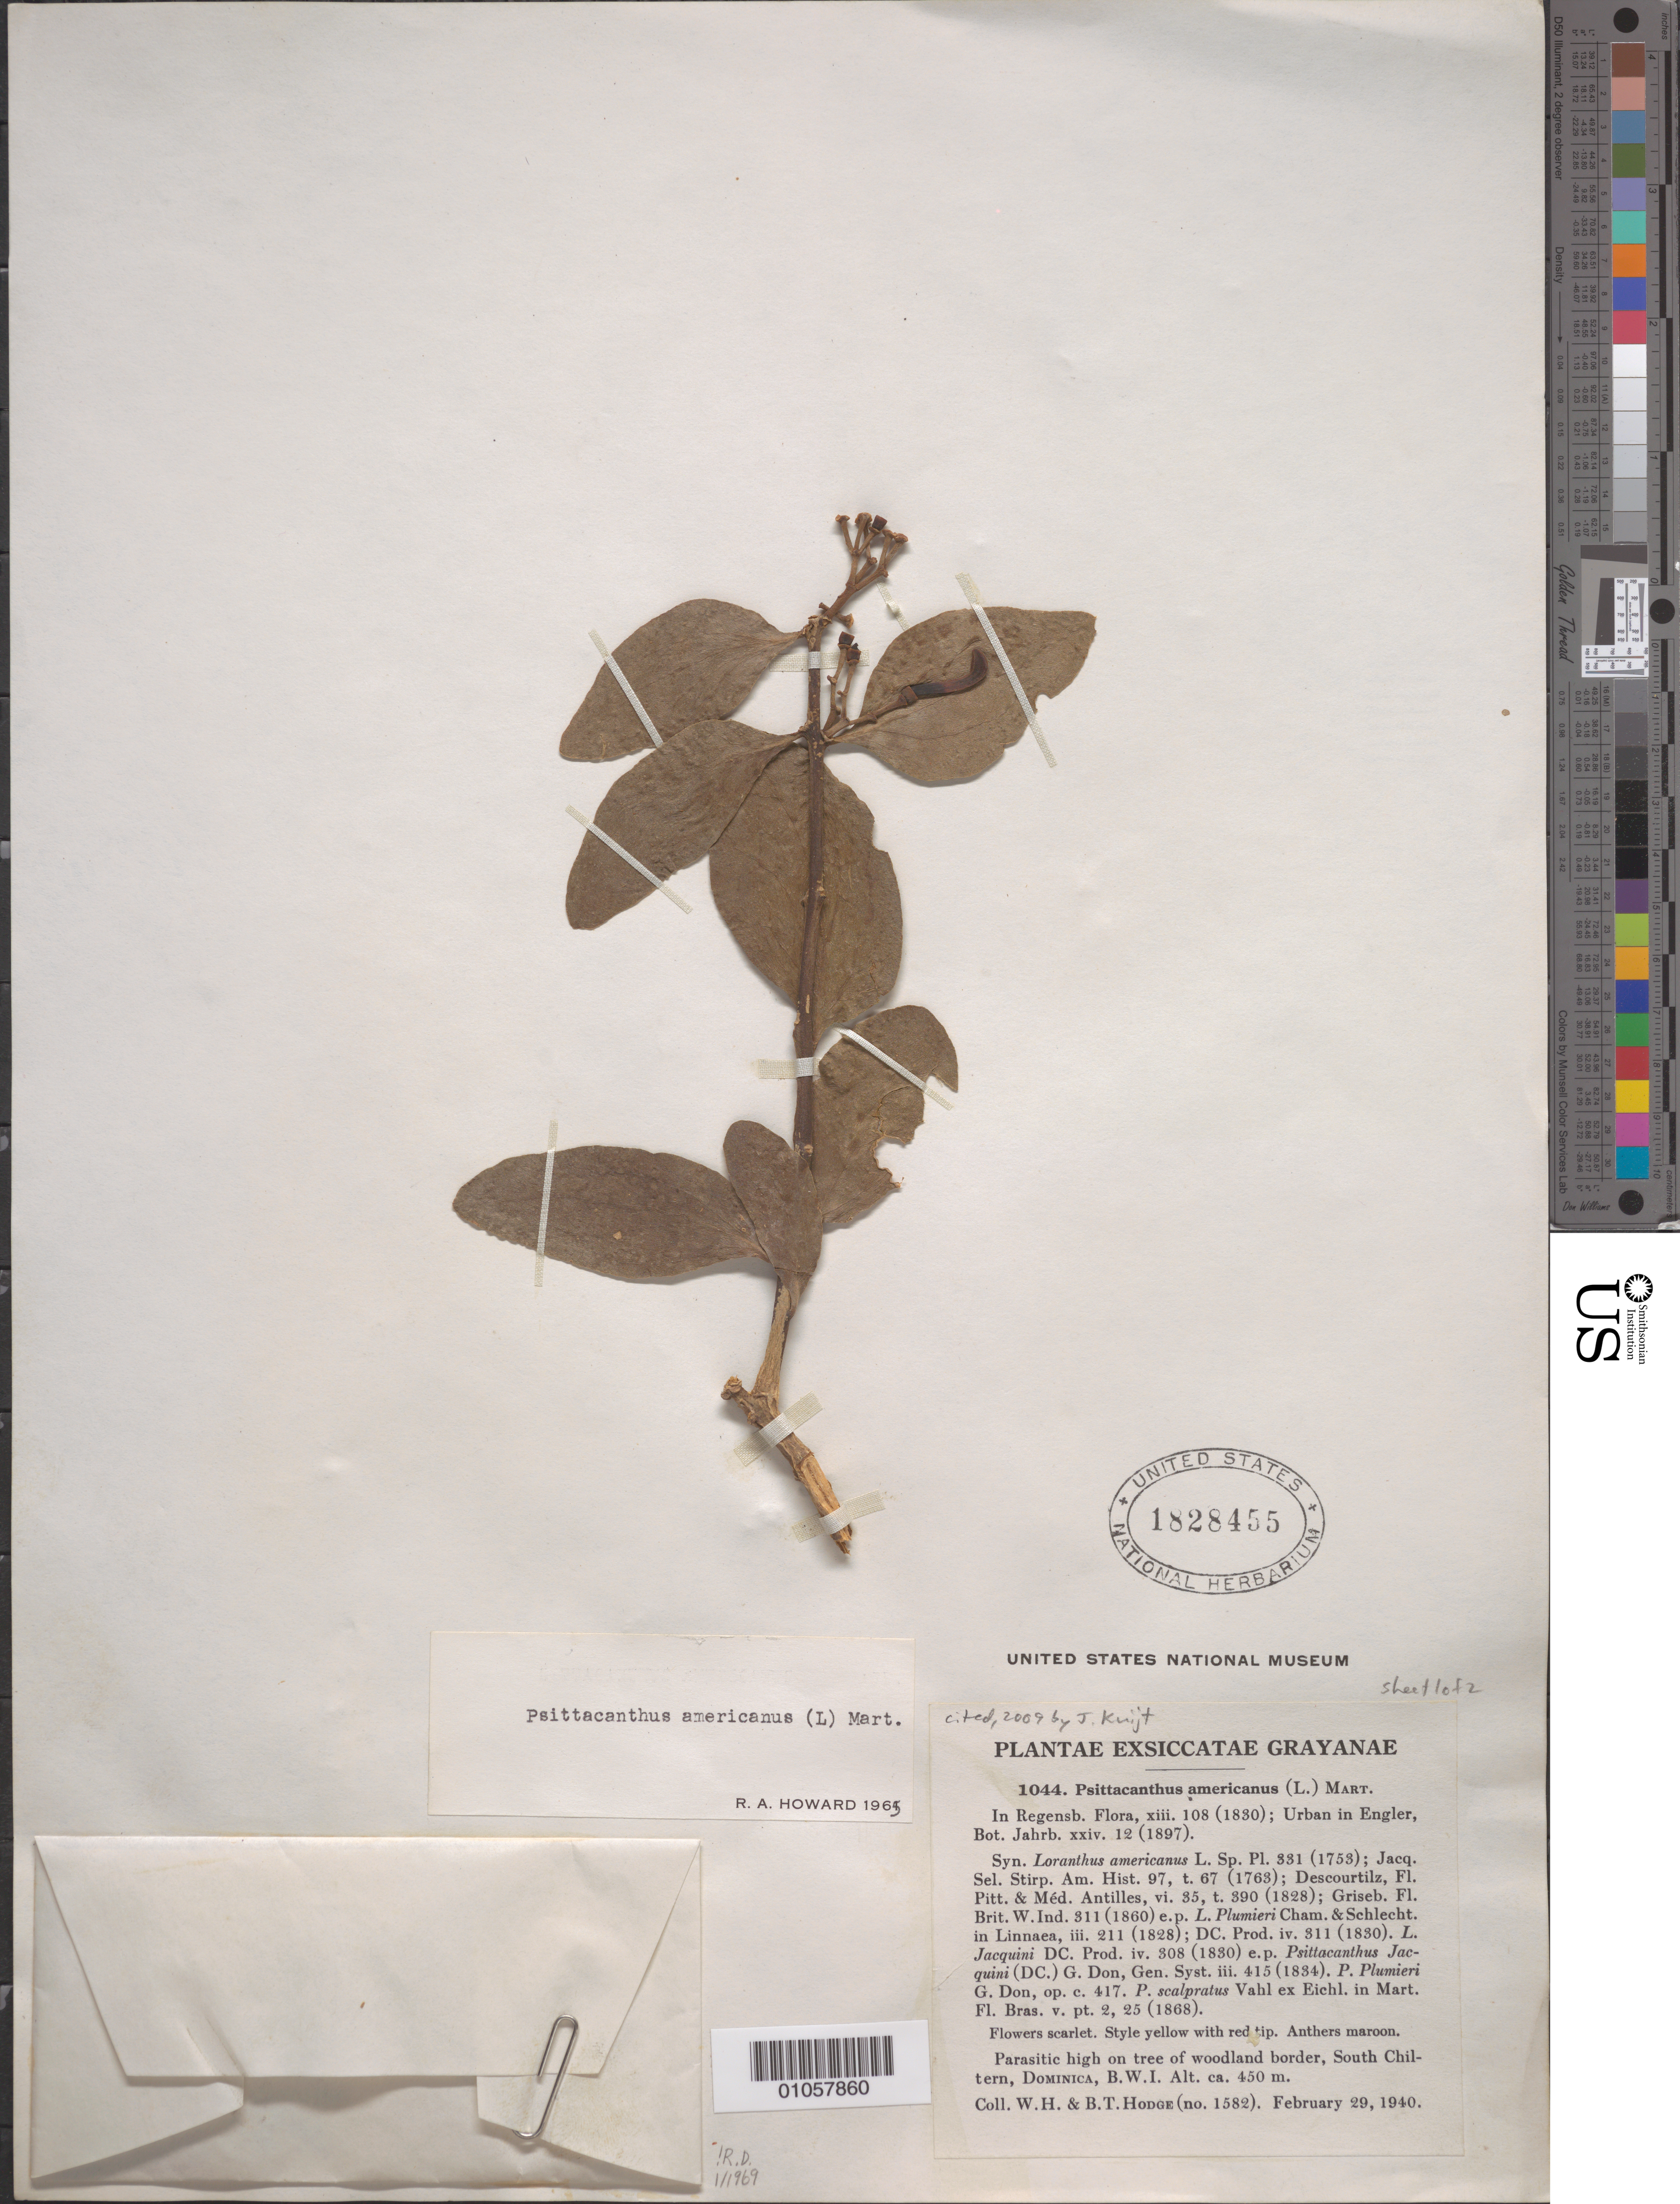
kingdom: Plantae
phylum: Tracheophyta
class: Magnoliopsida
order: Dipsacales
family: Caprifoliaceae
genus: Psitticanthus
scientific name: Psitticanthus americanus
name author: Mart.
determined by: Kuijt, Job, (CANADA)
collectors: W. Hodge & B. Hodge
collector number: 1582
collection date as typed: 29 Feb 1940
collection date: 1940-02-29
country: Dominica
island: Dominica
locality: South Chiltern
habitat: Parasitic on tree of woodland border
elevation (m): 450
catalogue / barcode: US 1828455